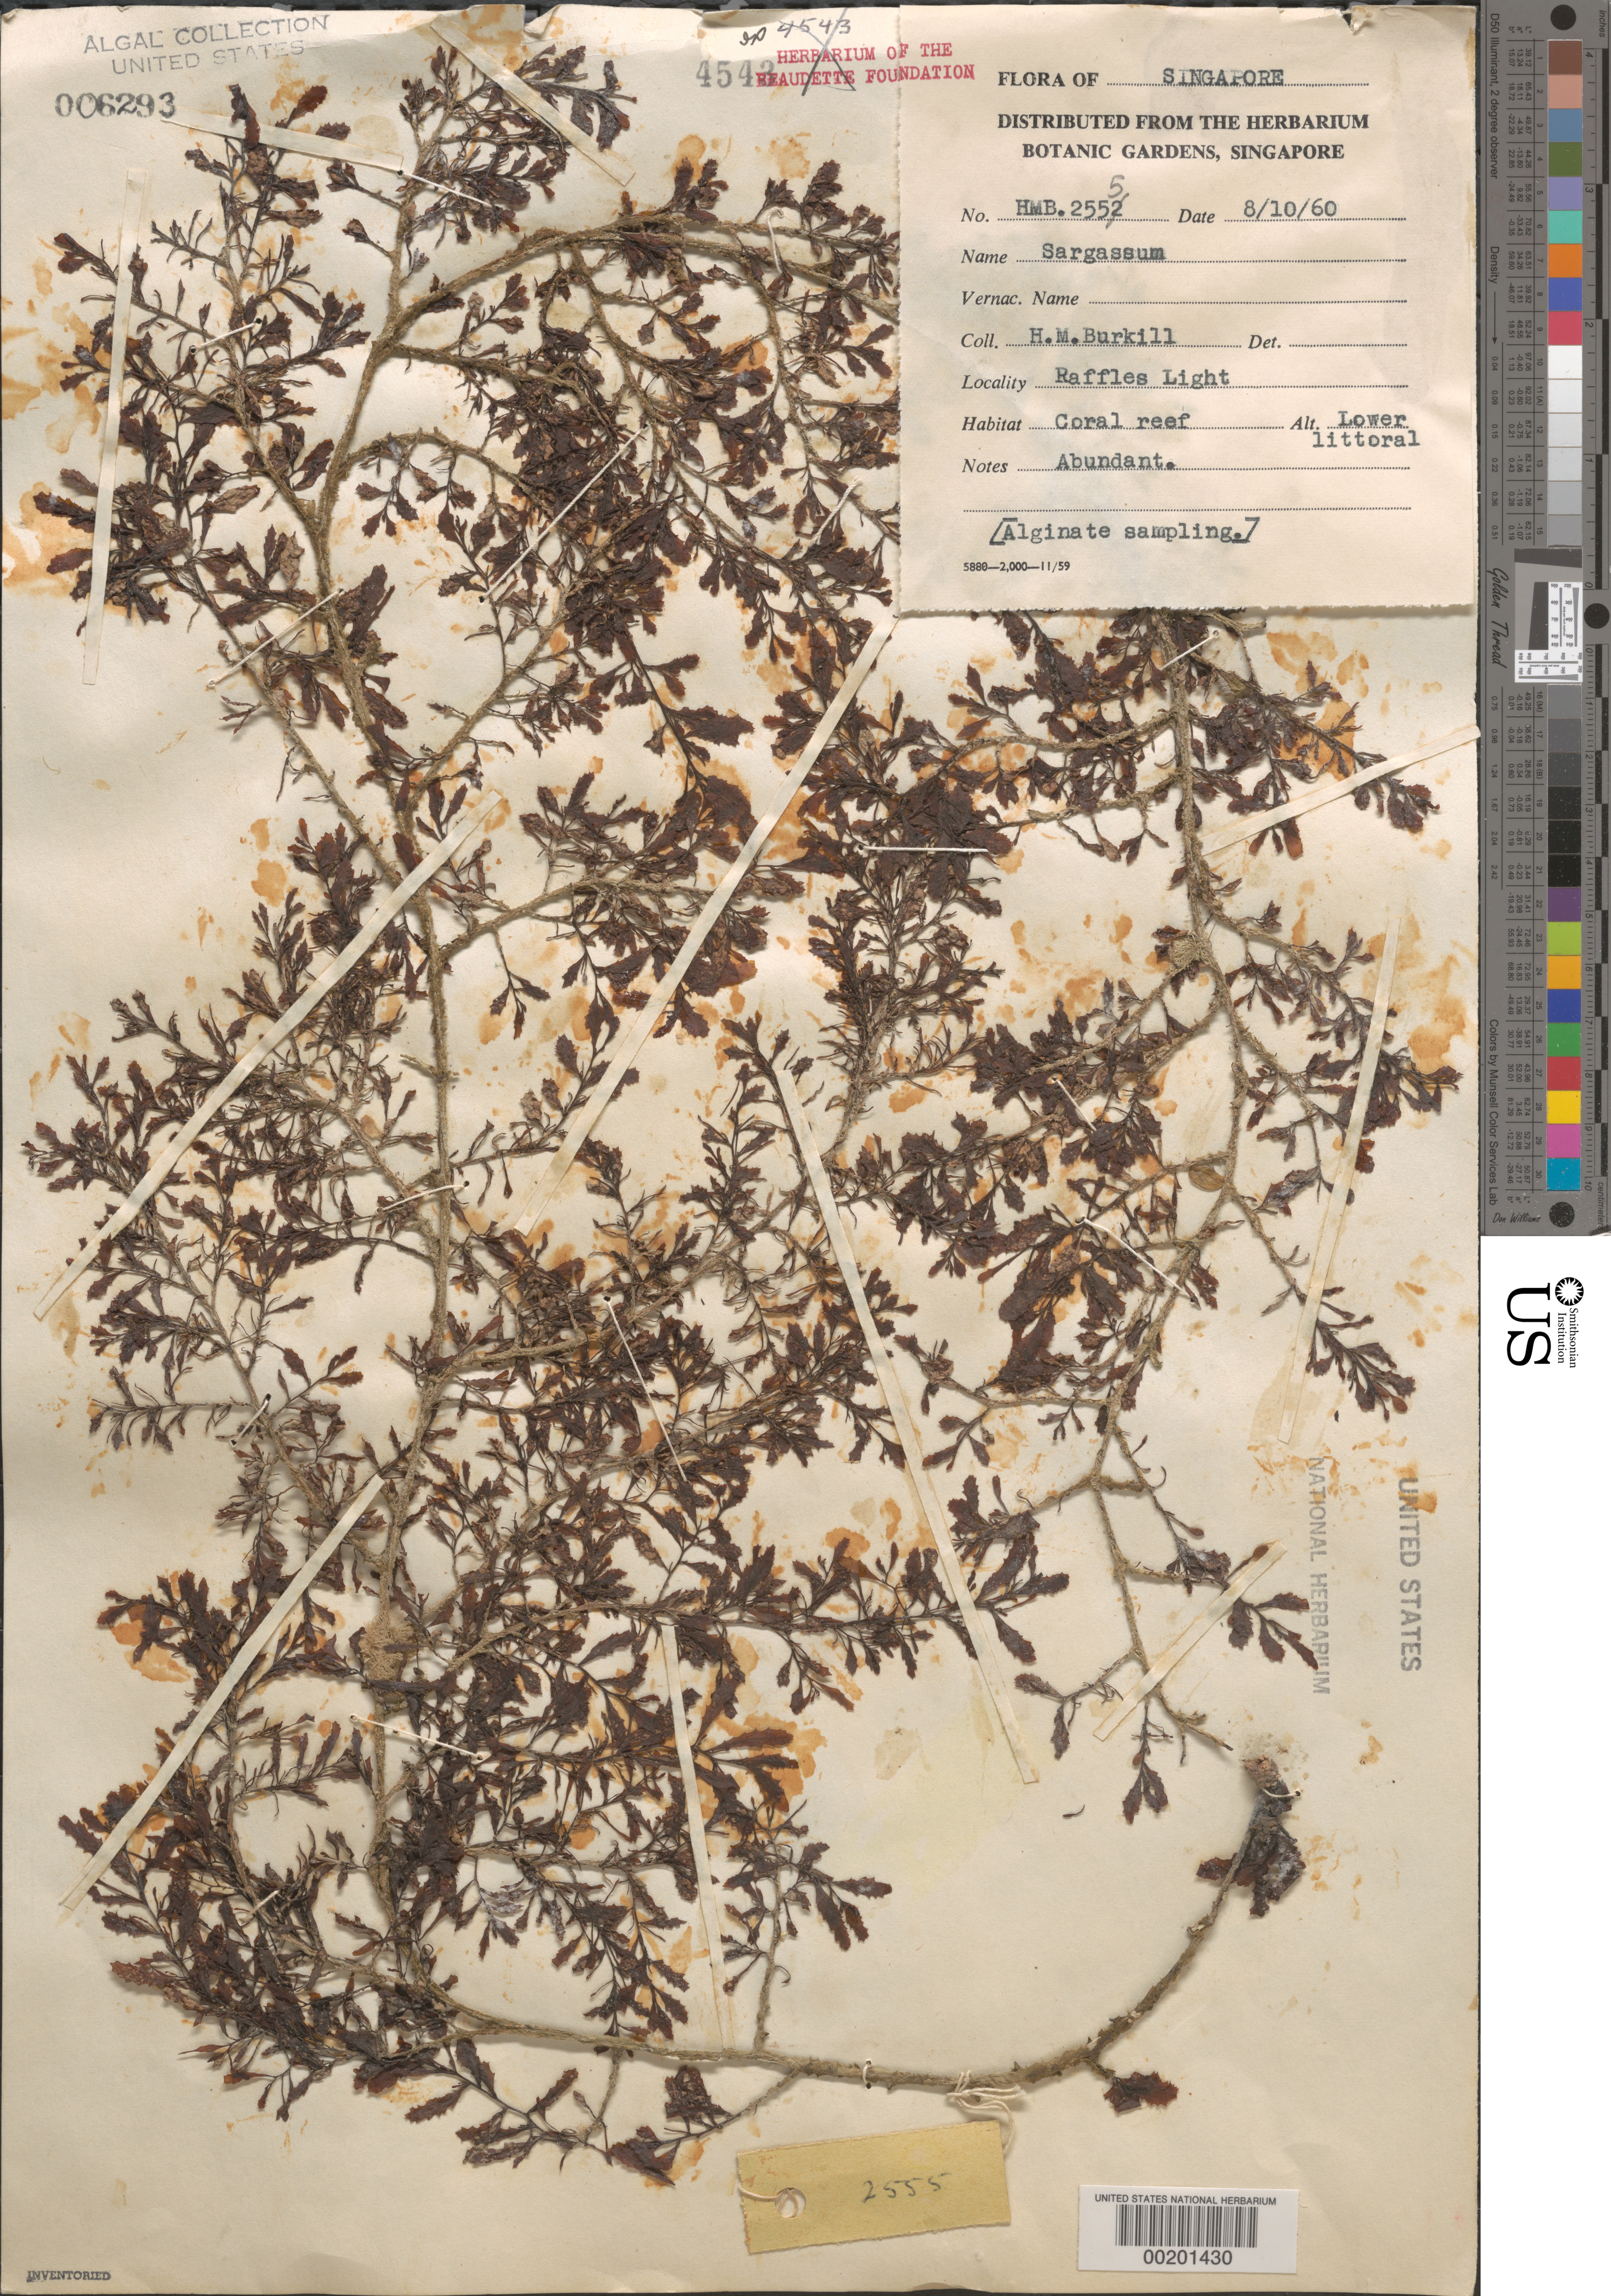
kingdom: Chromista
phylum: Ochrophyta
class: Phaeophyceae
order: Fucales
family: Sargassaceae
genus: Sargassum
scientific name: Sargassum sp.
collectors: H. M. Burkill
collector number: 2555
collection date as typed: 08 Oct 1960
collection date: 1960-10-08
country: Singapore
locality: Raffles Light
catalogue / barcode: US 6293